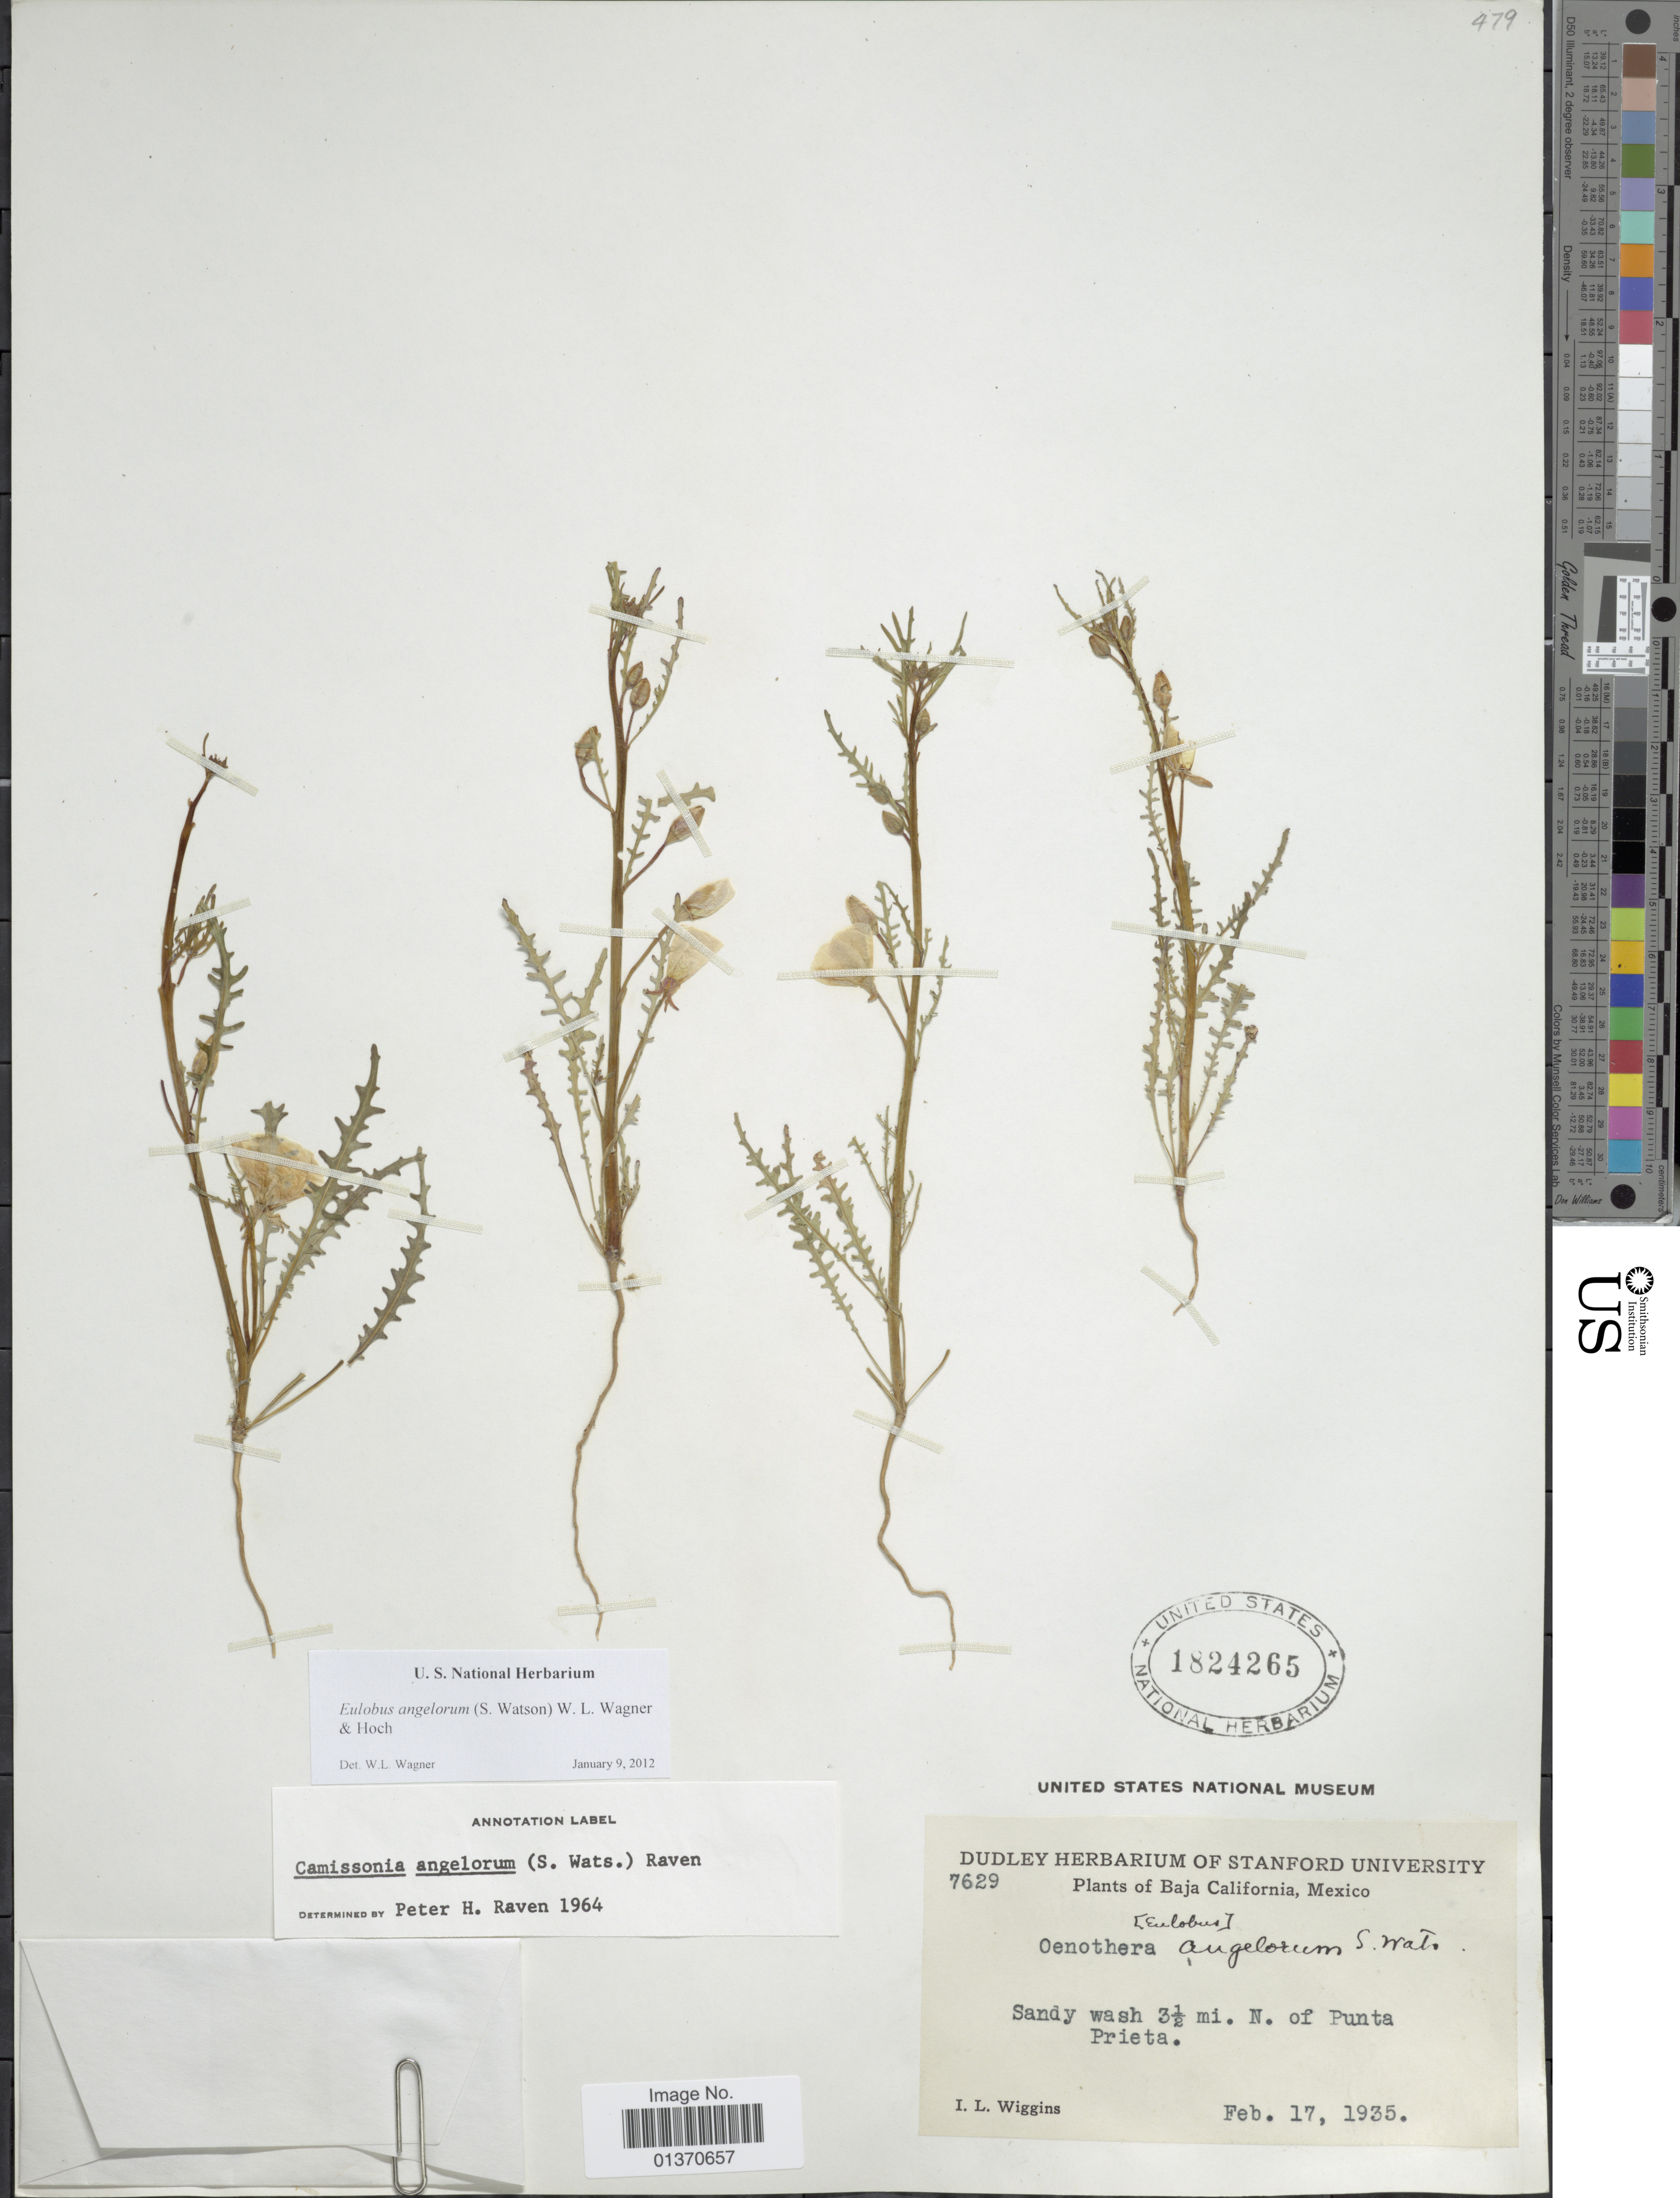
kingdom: Plantae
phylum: Tracheophyta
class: Magnoliopsida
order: Myrtales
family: Onagraceae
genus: Eulobus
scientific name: Eulobus angelorum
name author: (S. Watson) W.L. Wagner & Hoch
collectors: I. L. Wiggins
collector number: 7629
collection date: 1935-02-17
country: Mexico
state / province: Baja California Norte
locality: Sandy wash 3½ mi. N. of Punta Prieta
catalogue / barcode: US 1824265